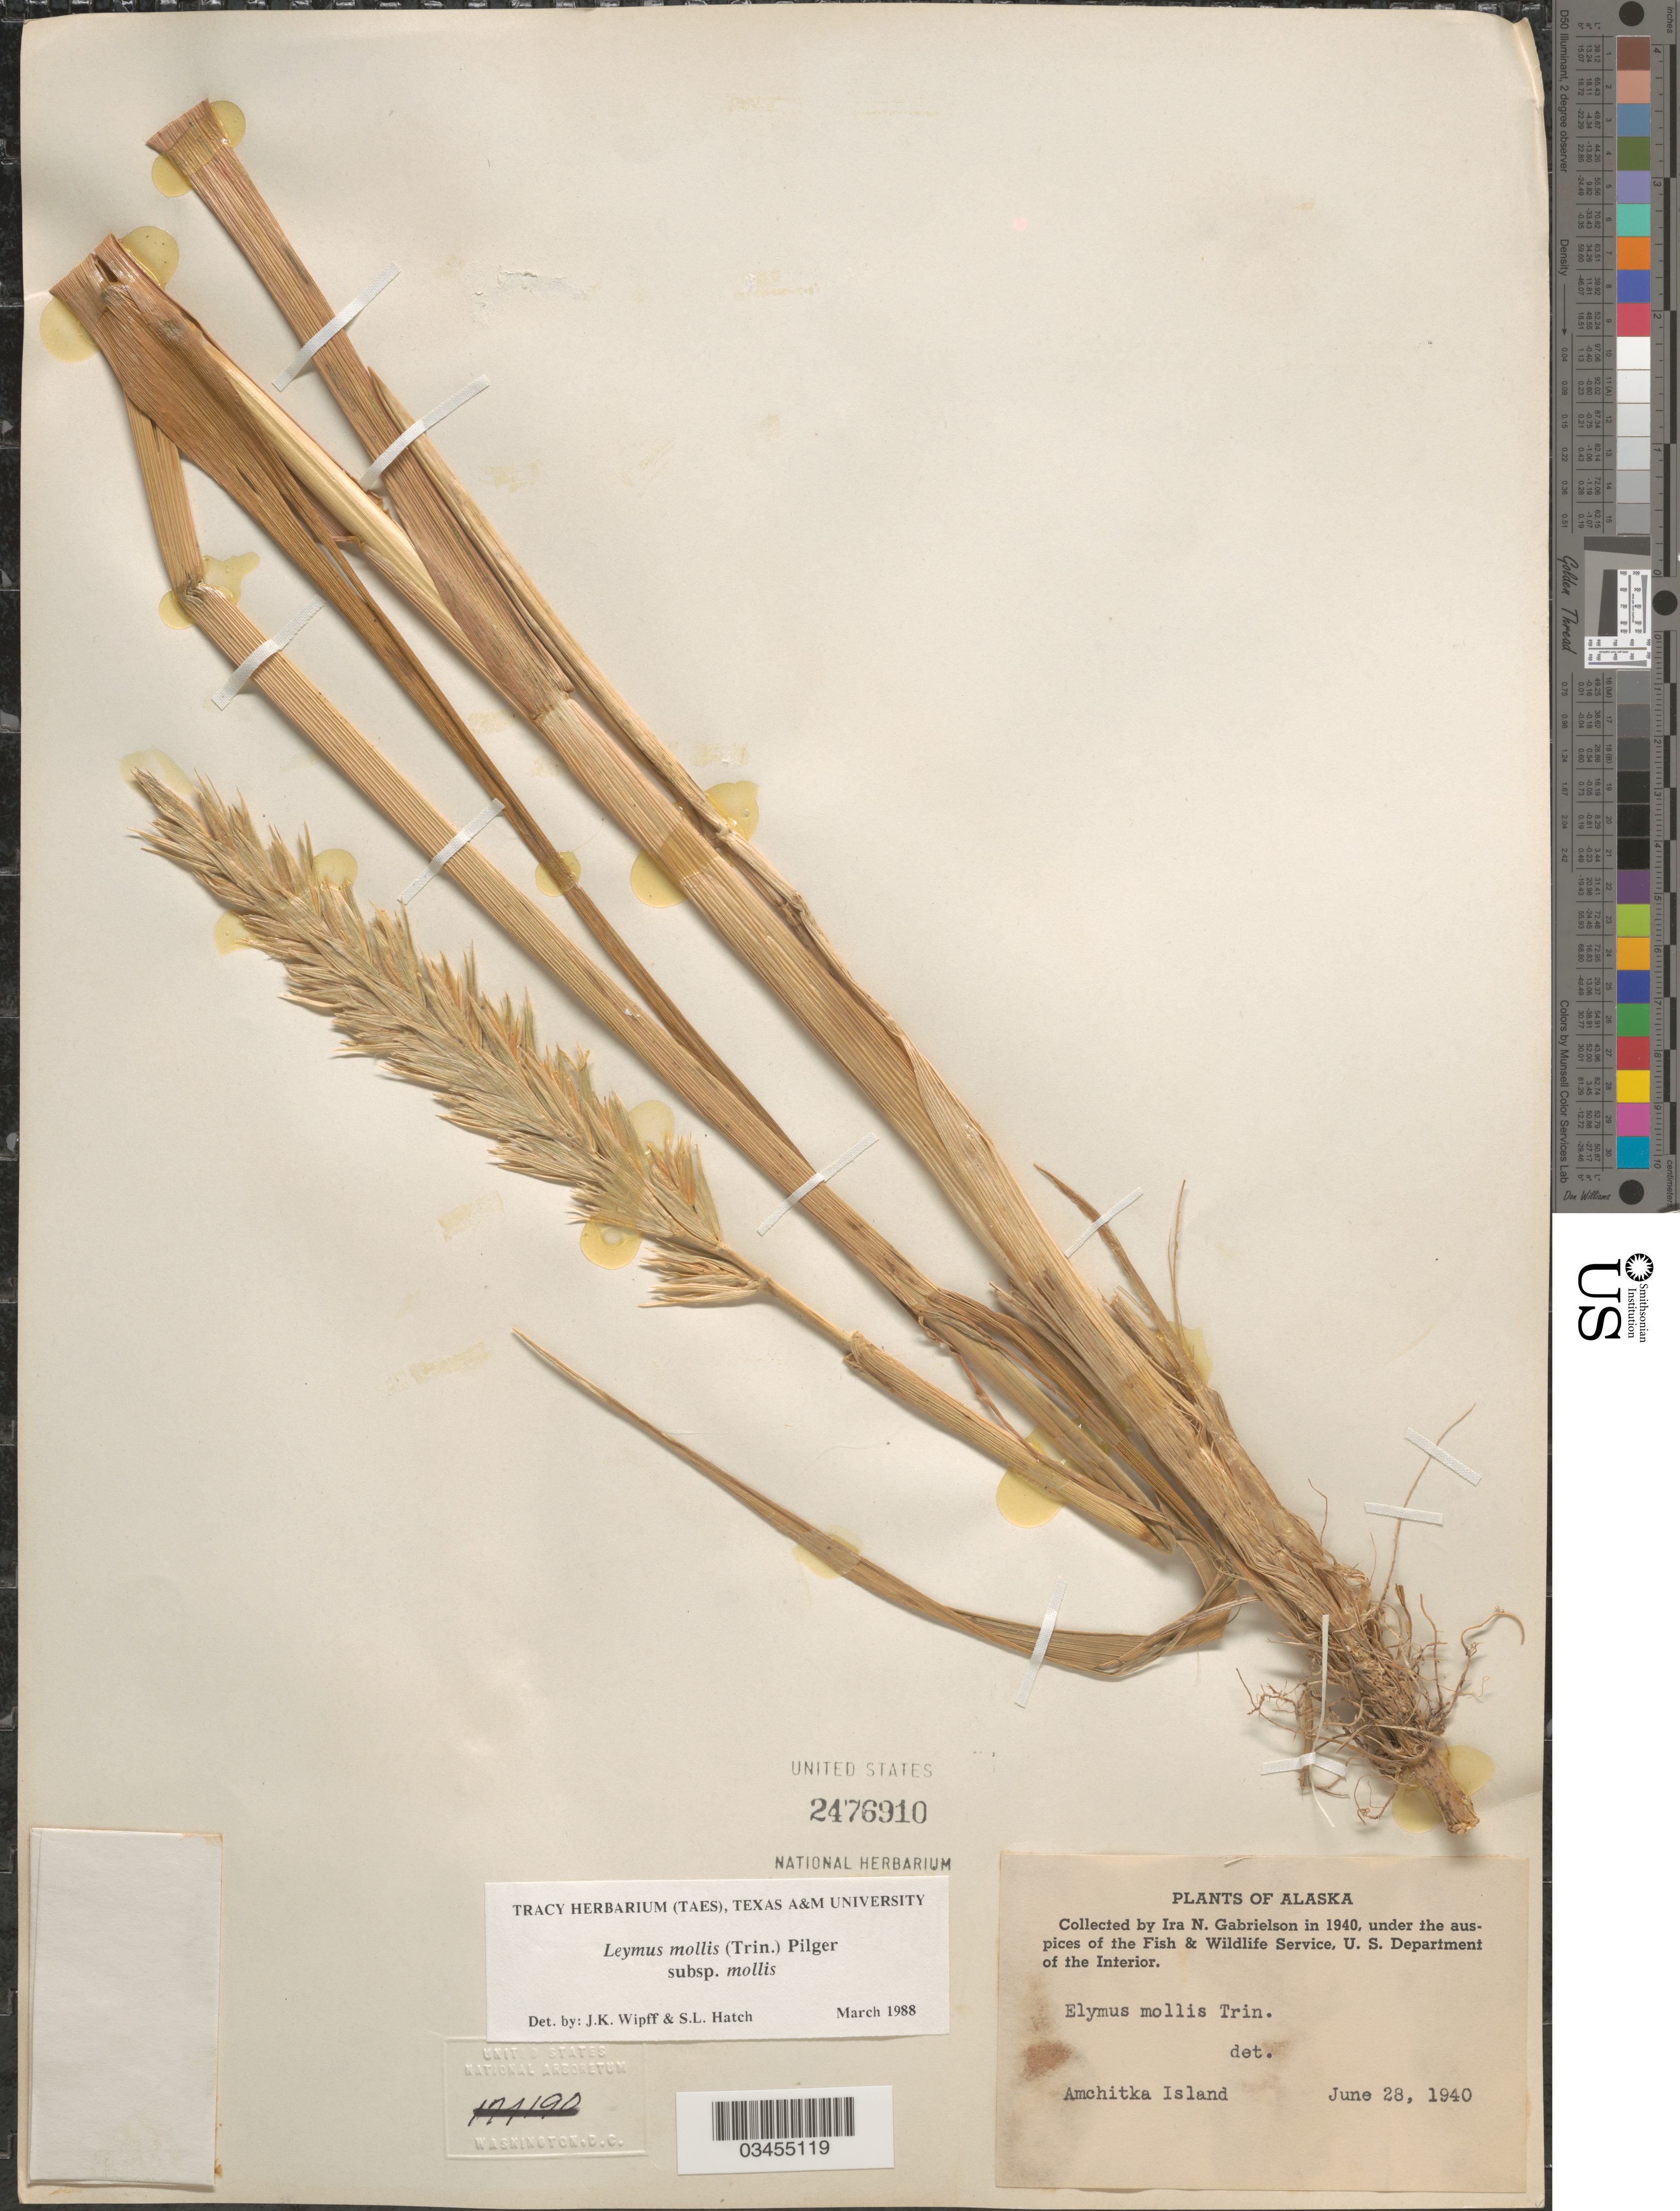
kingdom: Plantae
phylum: Tracheophyta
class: Liliopsida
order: Poales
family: Poaceae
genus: Leymus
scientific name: Leymus mollis subsp. mollis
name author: (Trin.) Pilg.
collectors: I. Gabrielson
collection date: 1940-06-28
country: United States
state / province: Alaska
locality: Amchitka Island.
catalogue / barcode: US 2476910